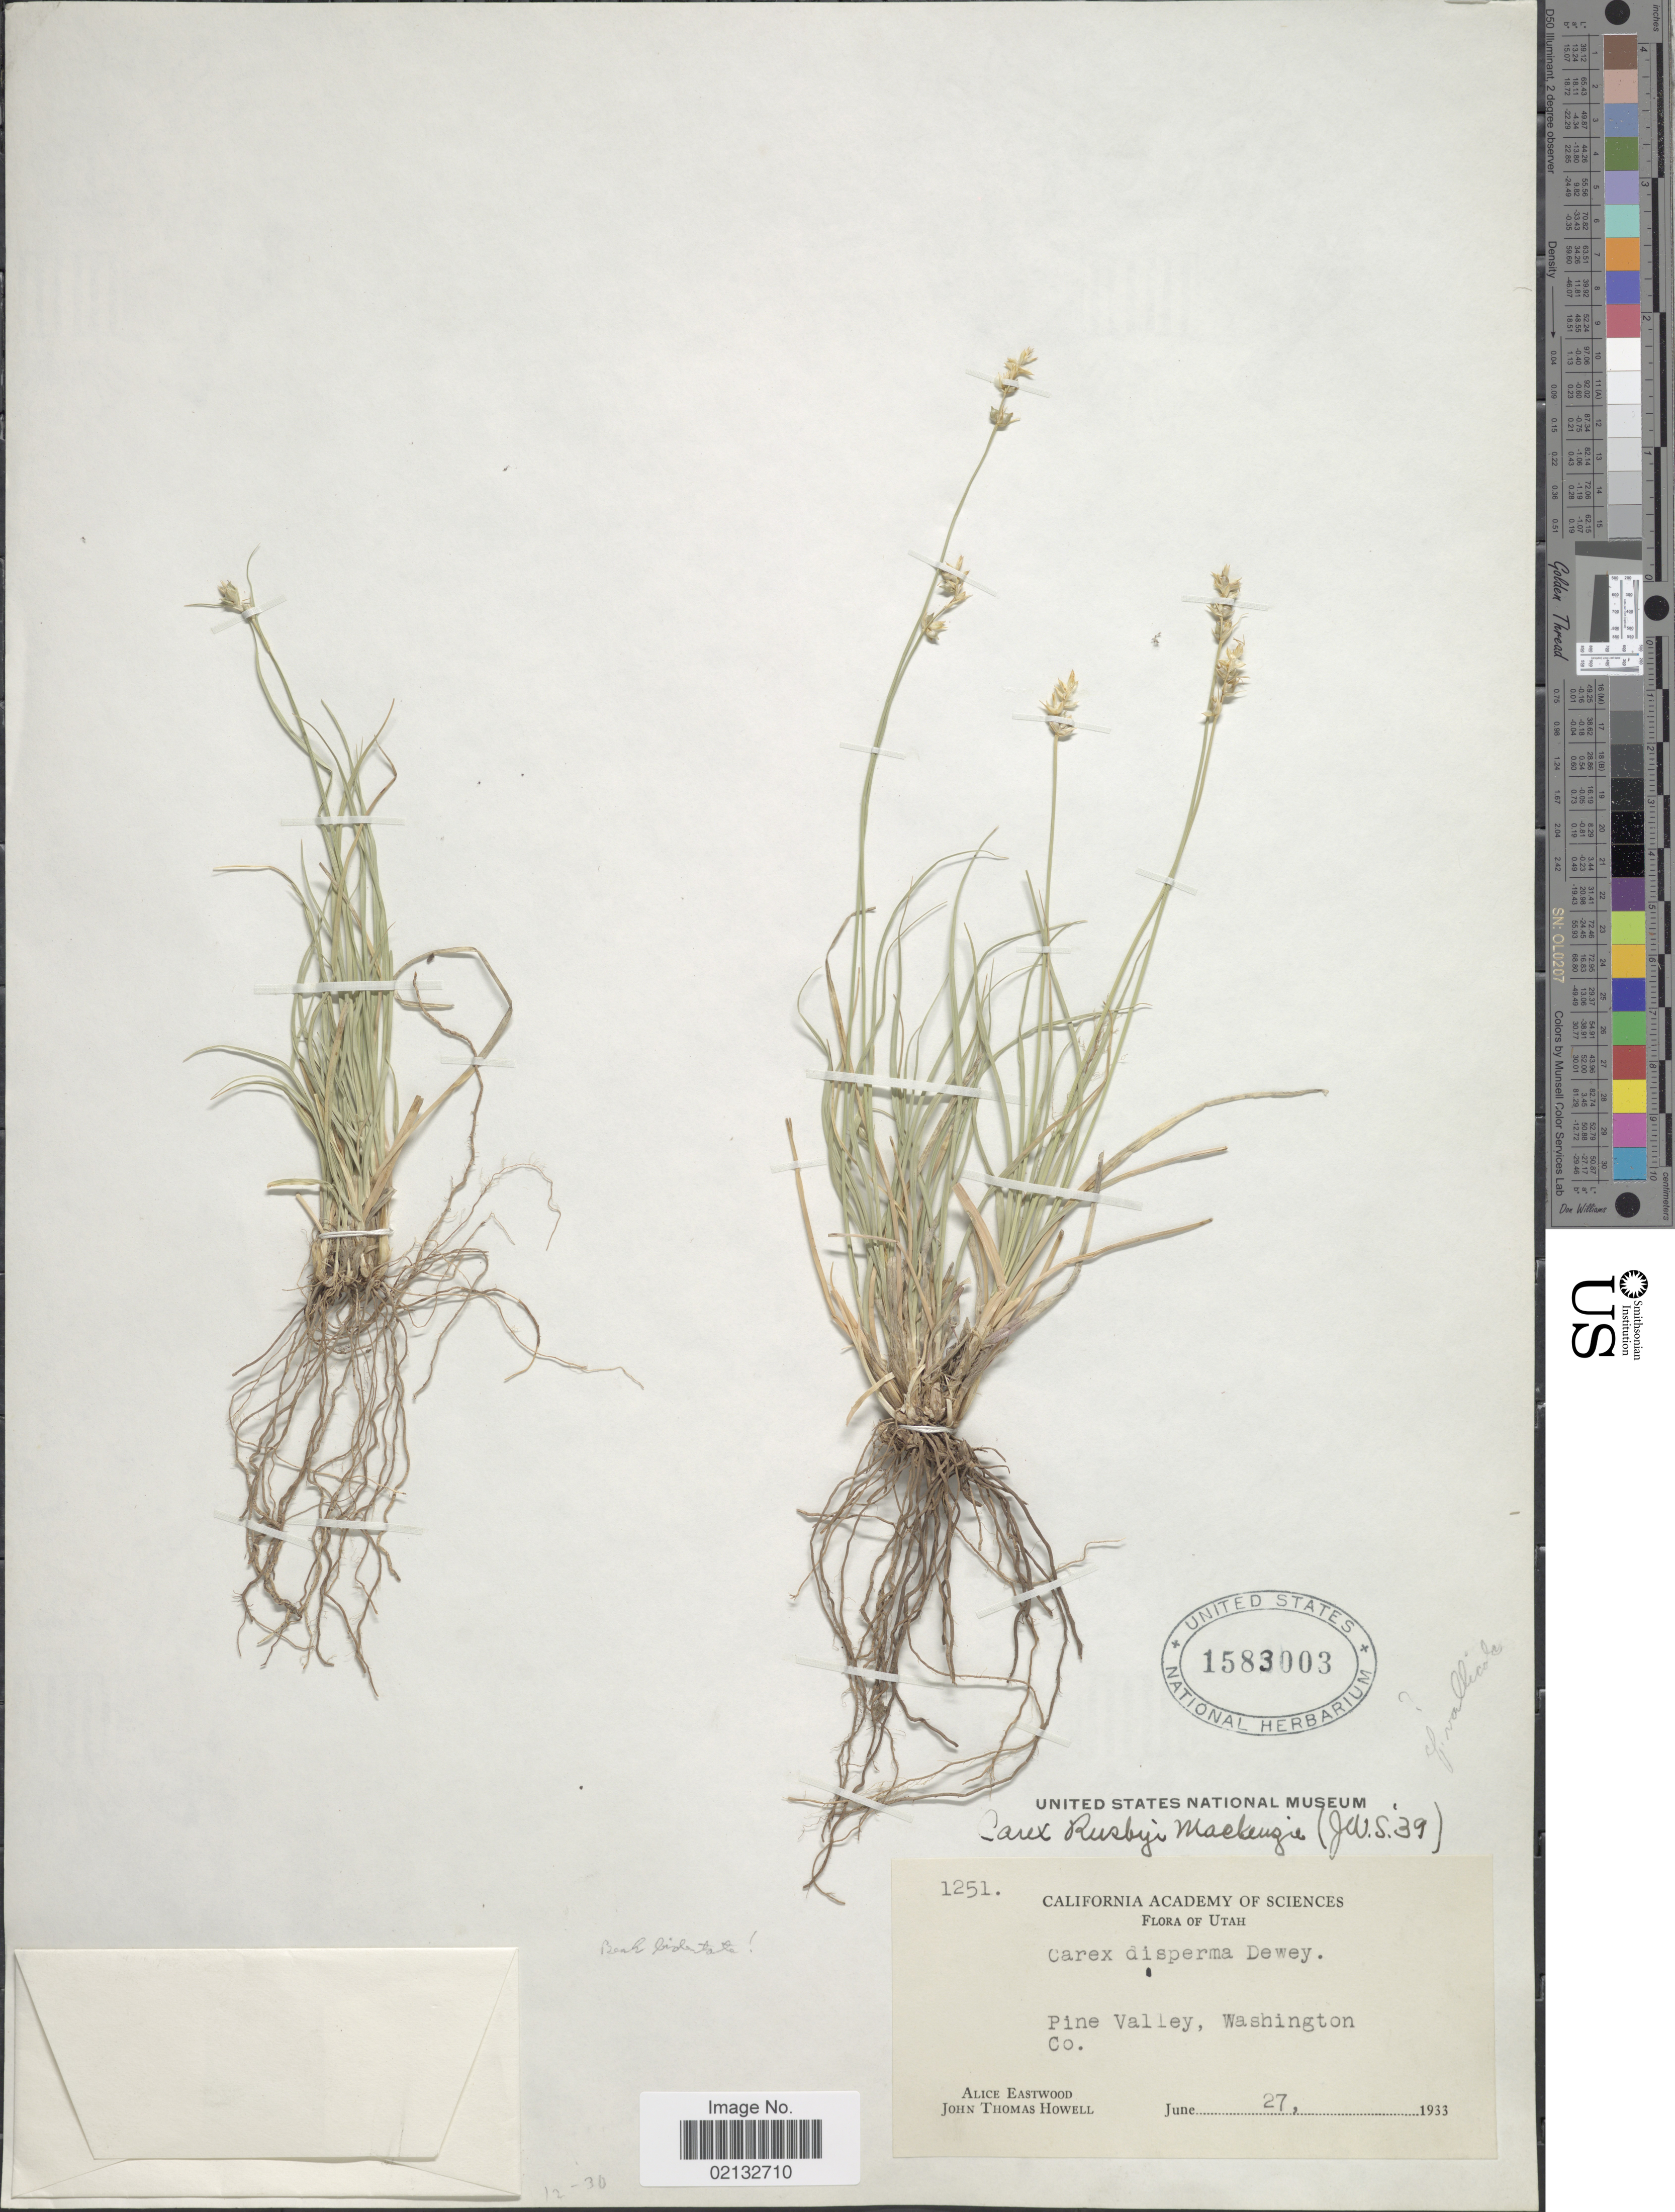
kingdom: Plantae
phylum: Tracheophyta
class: Liliopsida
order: Poales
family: Cyperaceae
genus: Carex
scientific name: Carex vallicola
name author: Dewey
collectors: A. Eastwood & J. T. Howell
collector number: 1251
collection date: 1933-06-27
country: United States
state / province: Utah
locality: Pine Valley, Washington Co.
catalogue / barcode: US 1583003